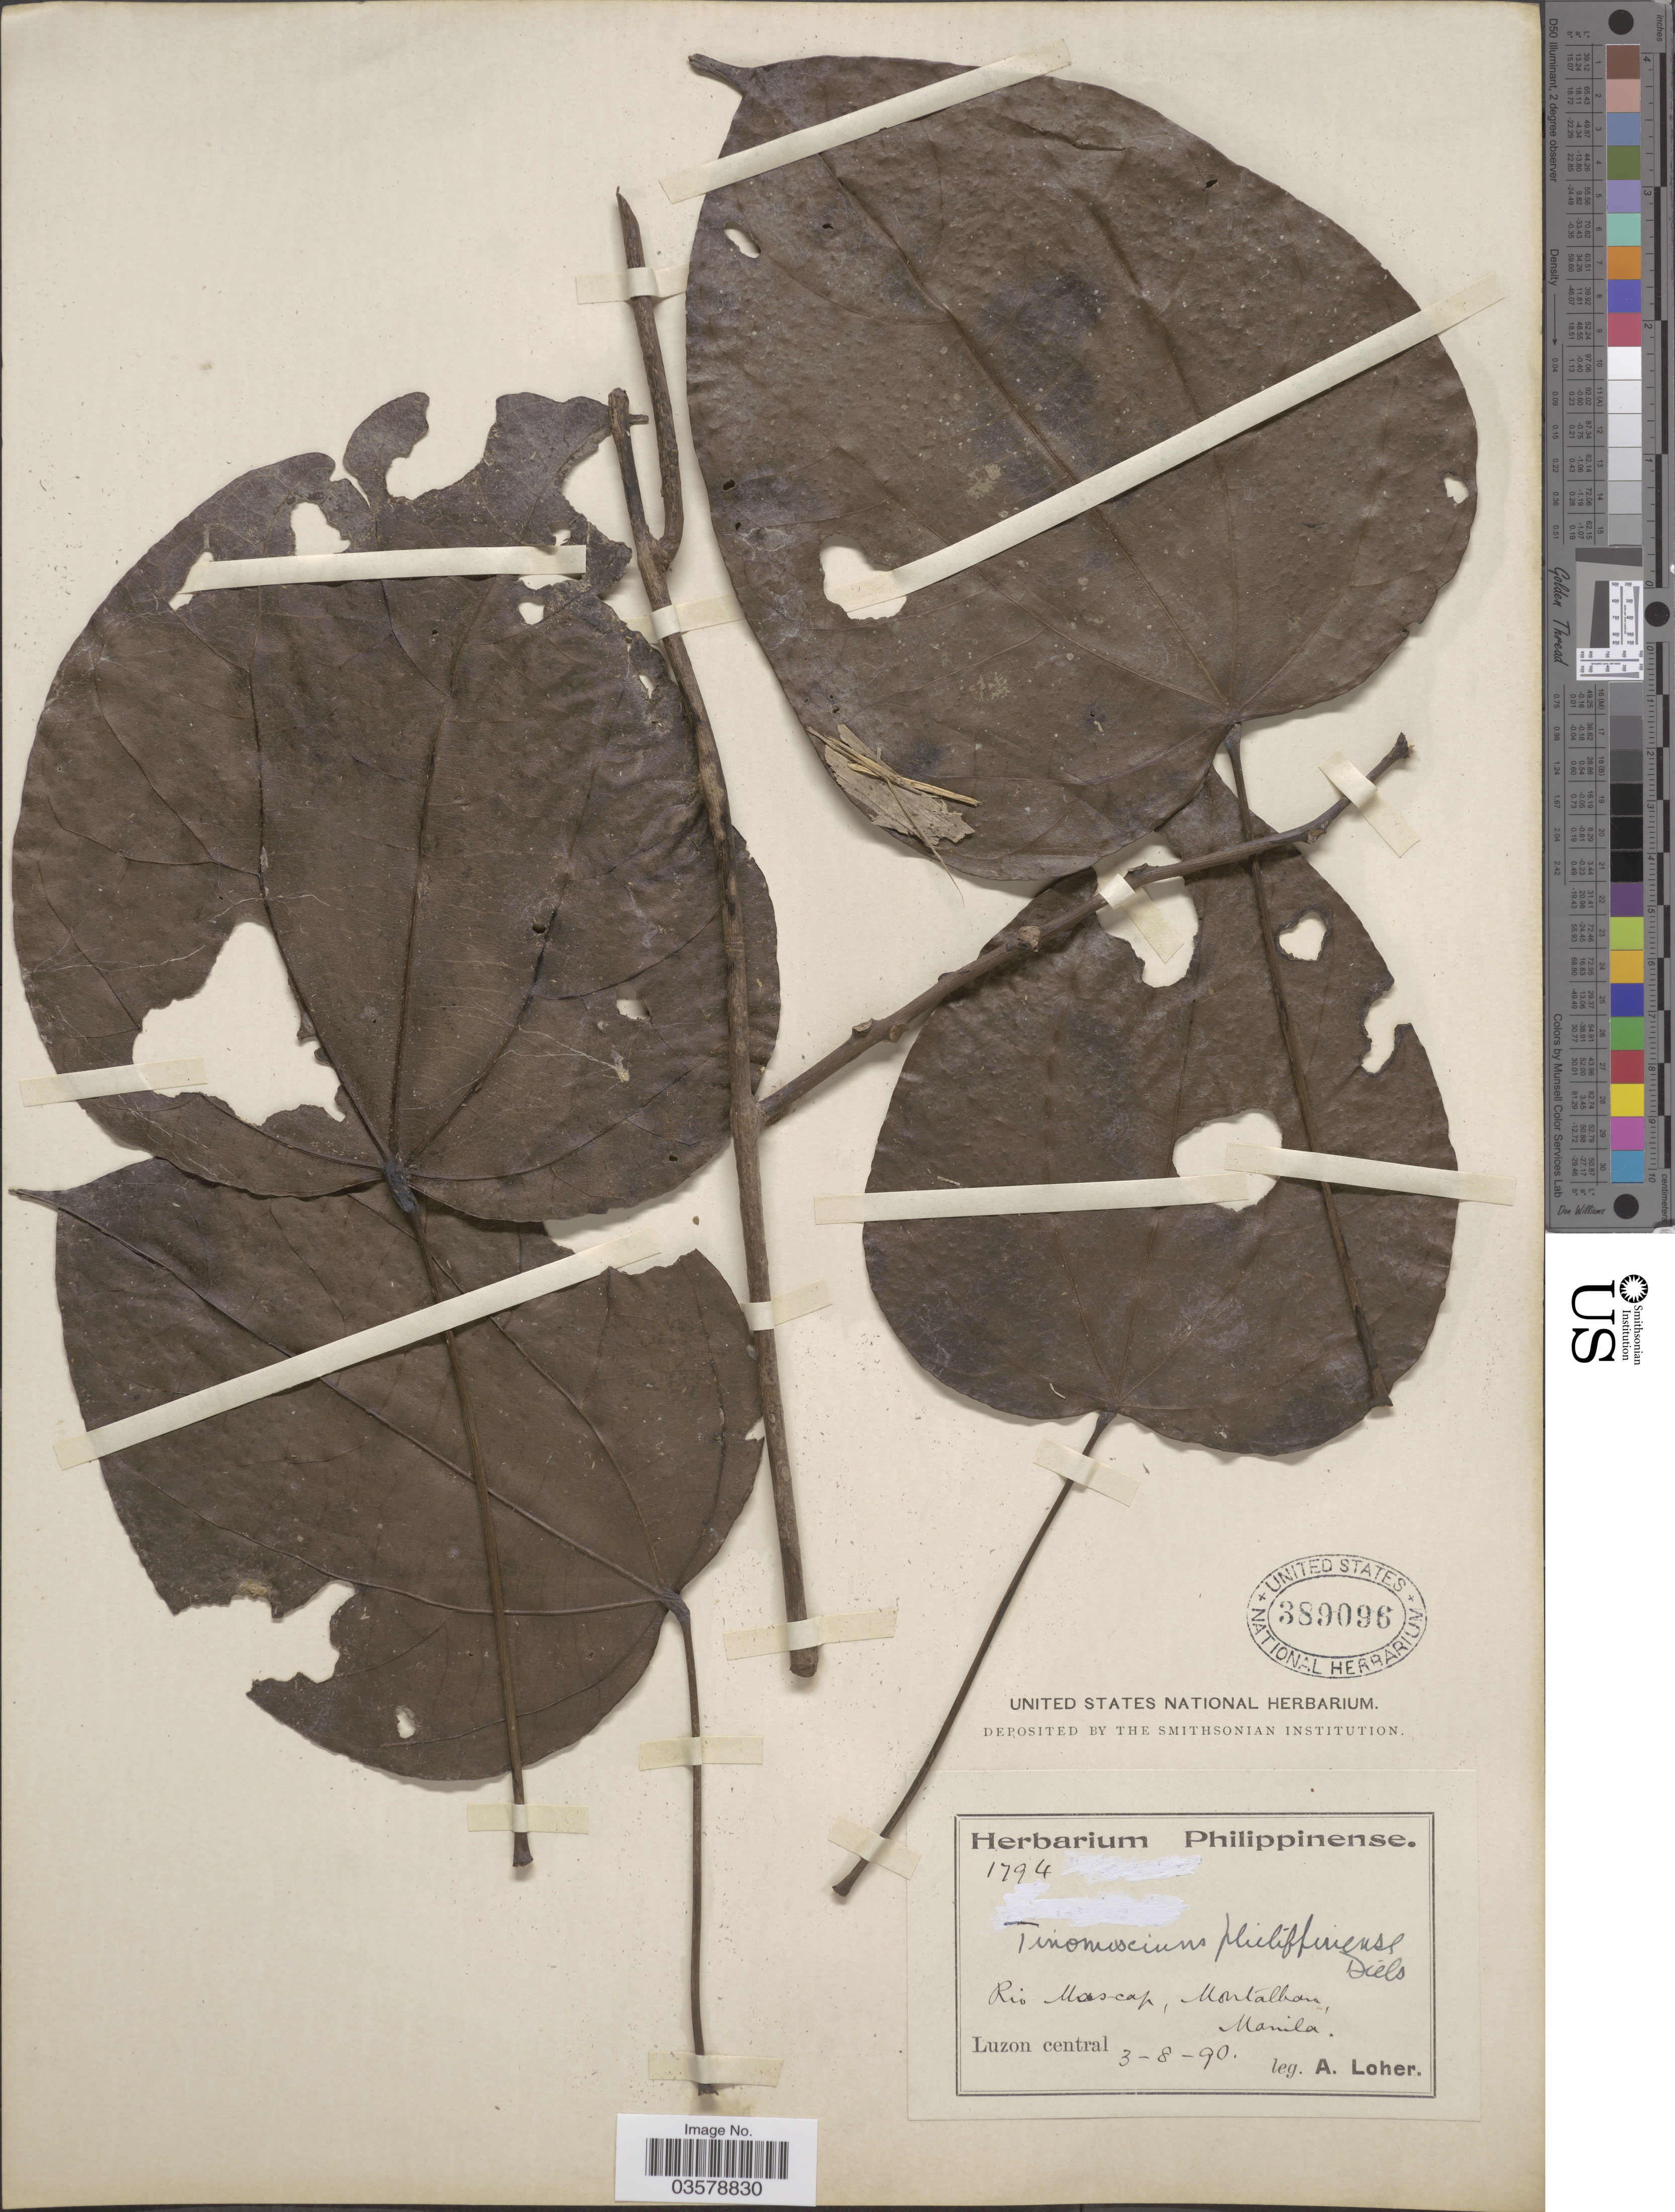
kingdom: Plantae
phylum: Tracheophyta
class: Magnoliopsida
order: Ranunculales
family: Menispermaceae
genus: Tinomiscium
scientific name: Tinomiscium petiolare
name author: Hook. f. & Thoms.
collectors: A. Loher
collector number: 1794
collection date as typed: Transcribed d/m/y: 3/8/90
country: Philippines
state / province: Central Luzon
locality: Luzon central. Rio Mascap, Montalban, Manila.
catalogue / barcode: US 389096